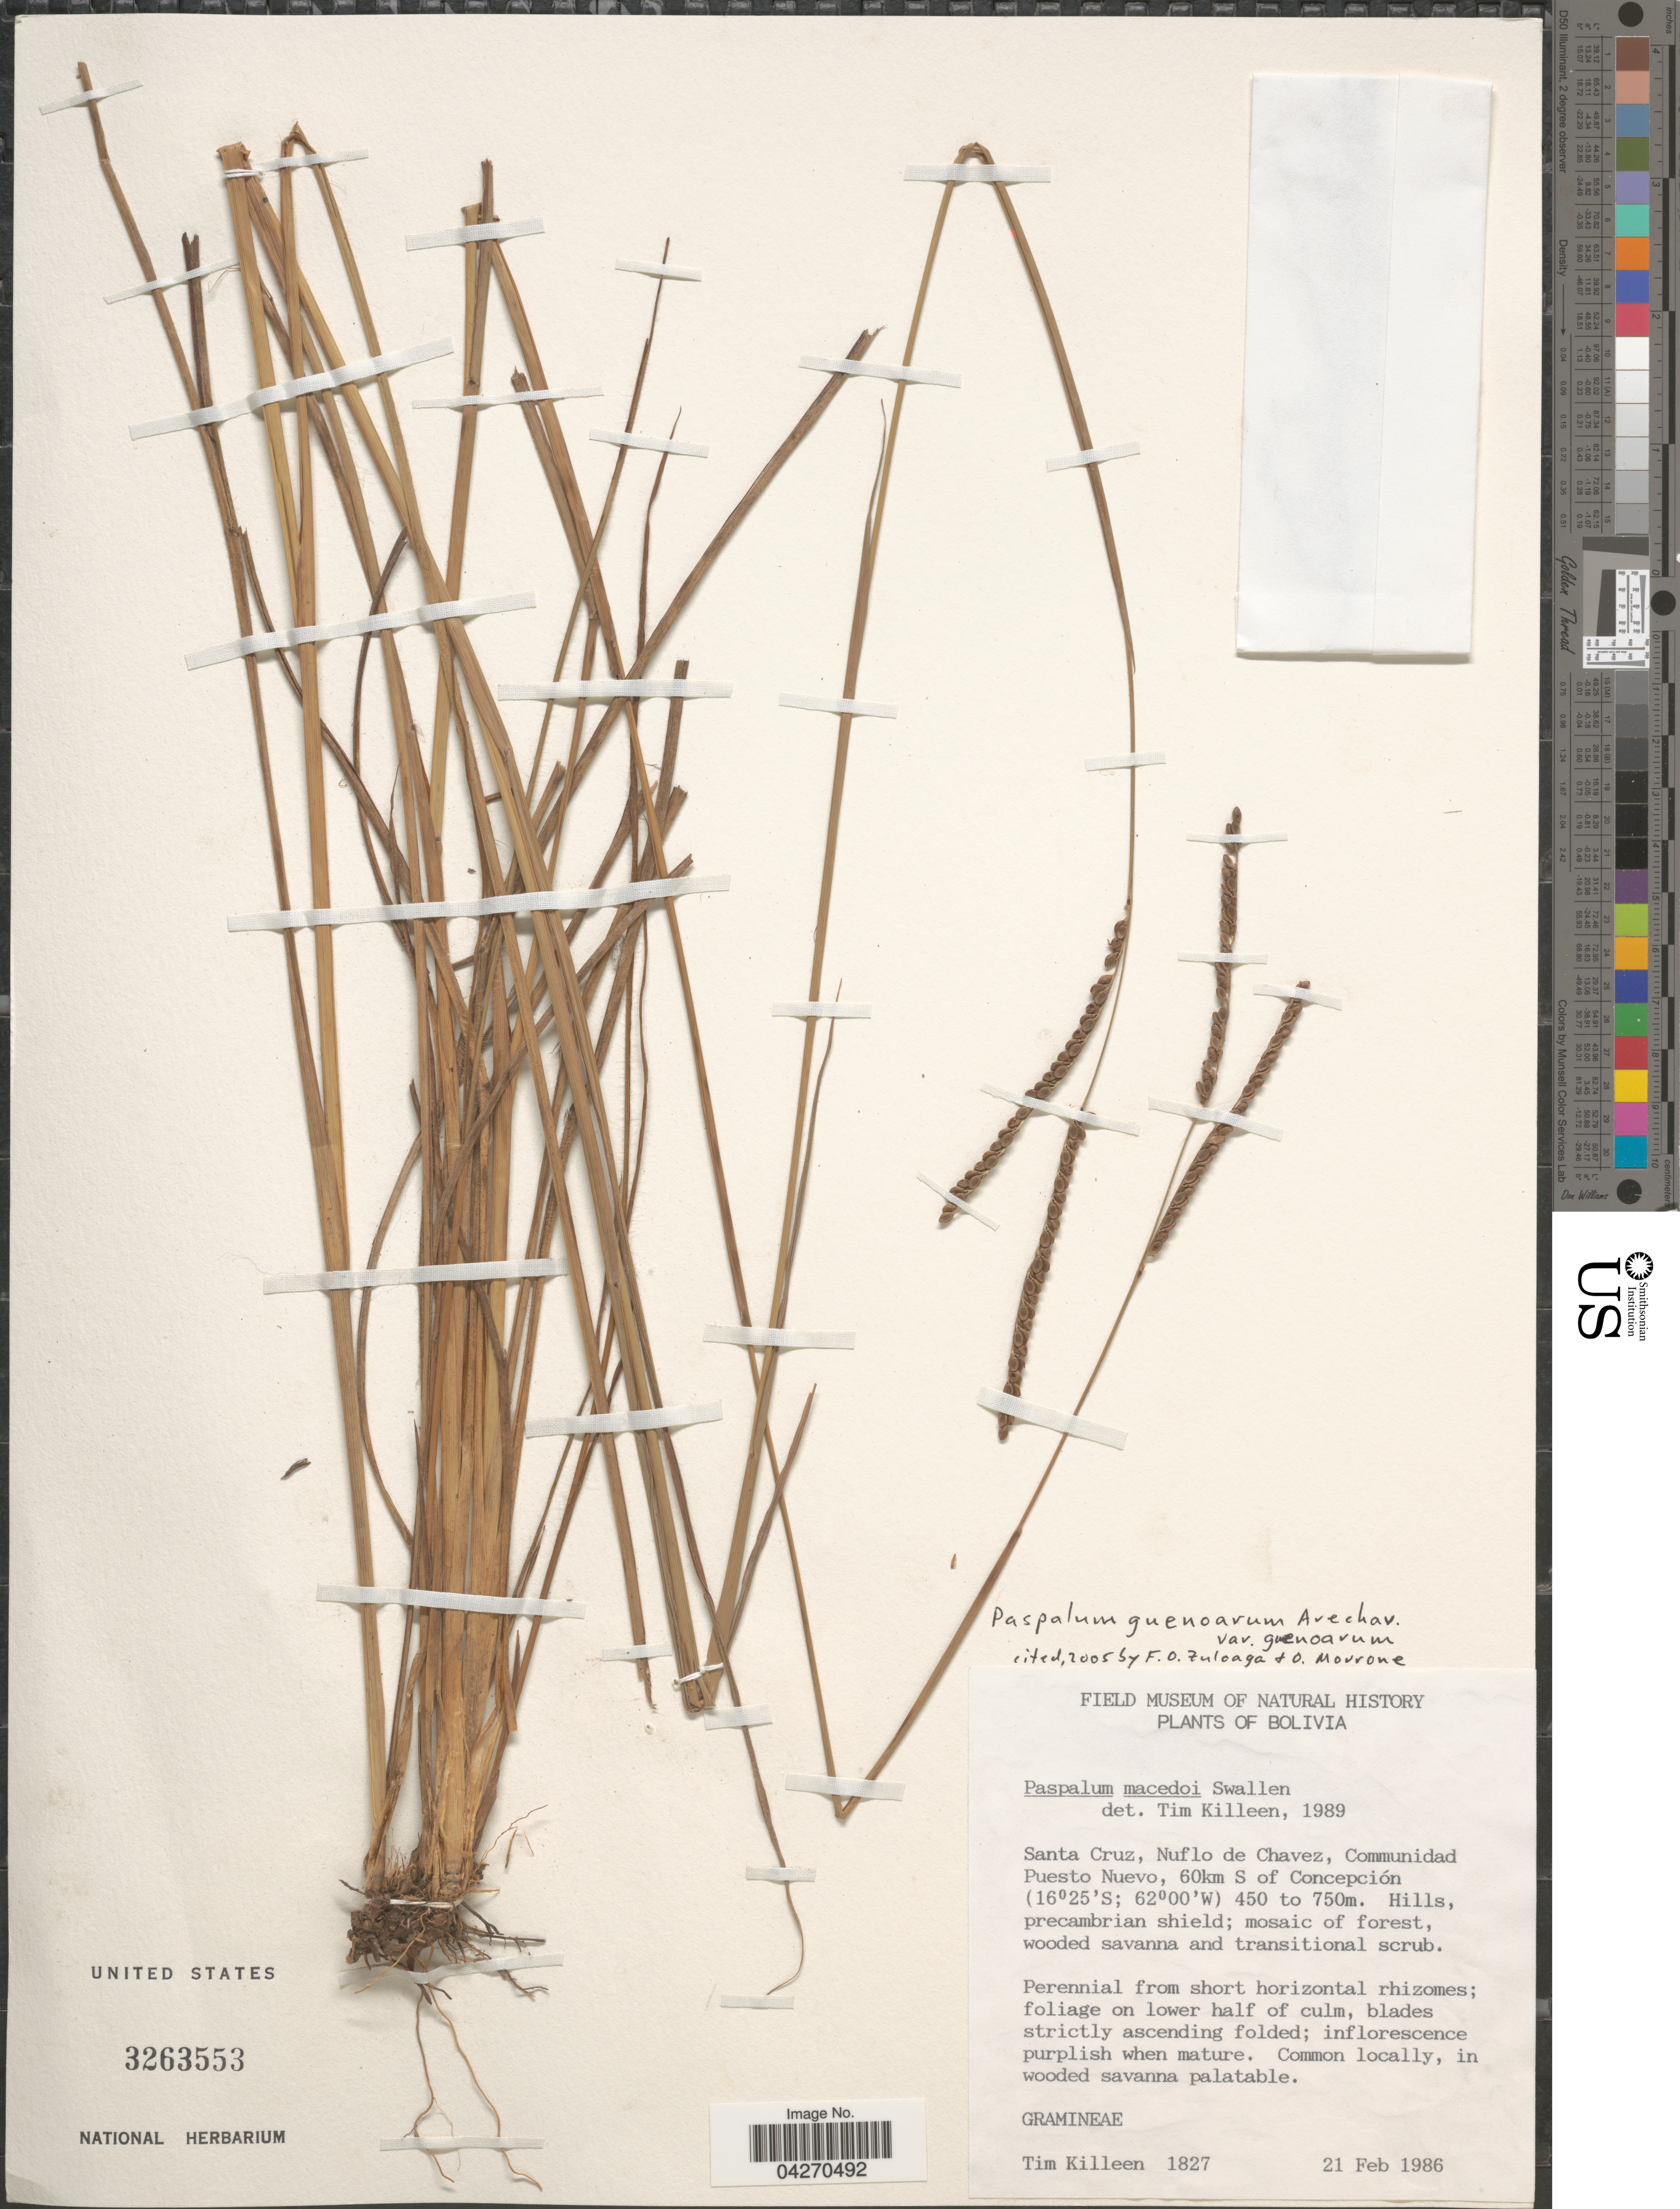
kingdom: Plantae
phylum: Tracheophyta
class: Liliopsida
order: Poales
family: Poaceae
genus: Paspalum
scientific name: Paspalum guenoarum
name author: Arechav.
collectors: T. J. Killeen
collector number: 1827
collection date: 1986-02-21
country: Bolivia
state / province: Santa Cruz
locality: Nuflo de Chavez, Communidad Puesto Nuevo, 60km S of Concepción.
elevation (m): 450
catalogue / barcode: US 3263553